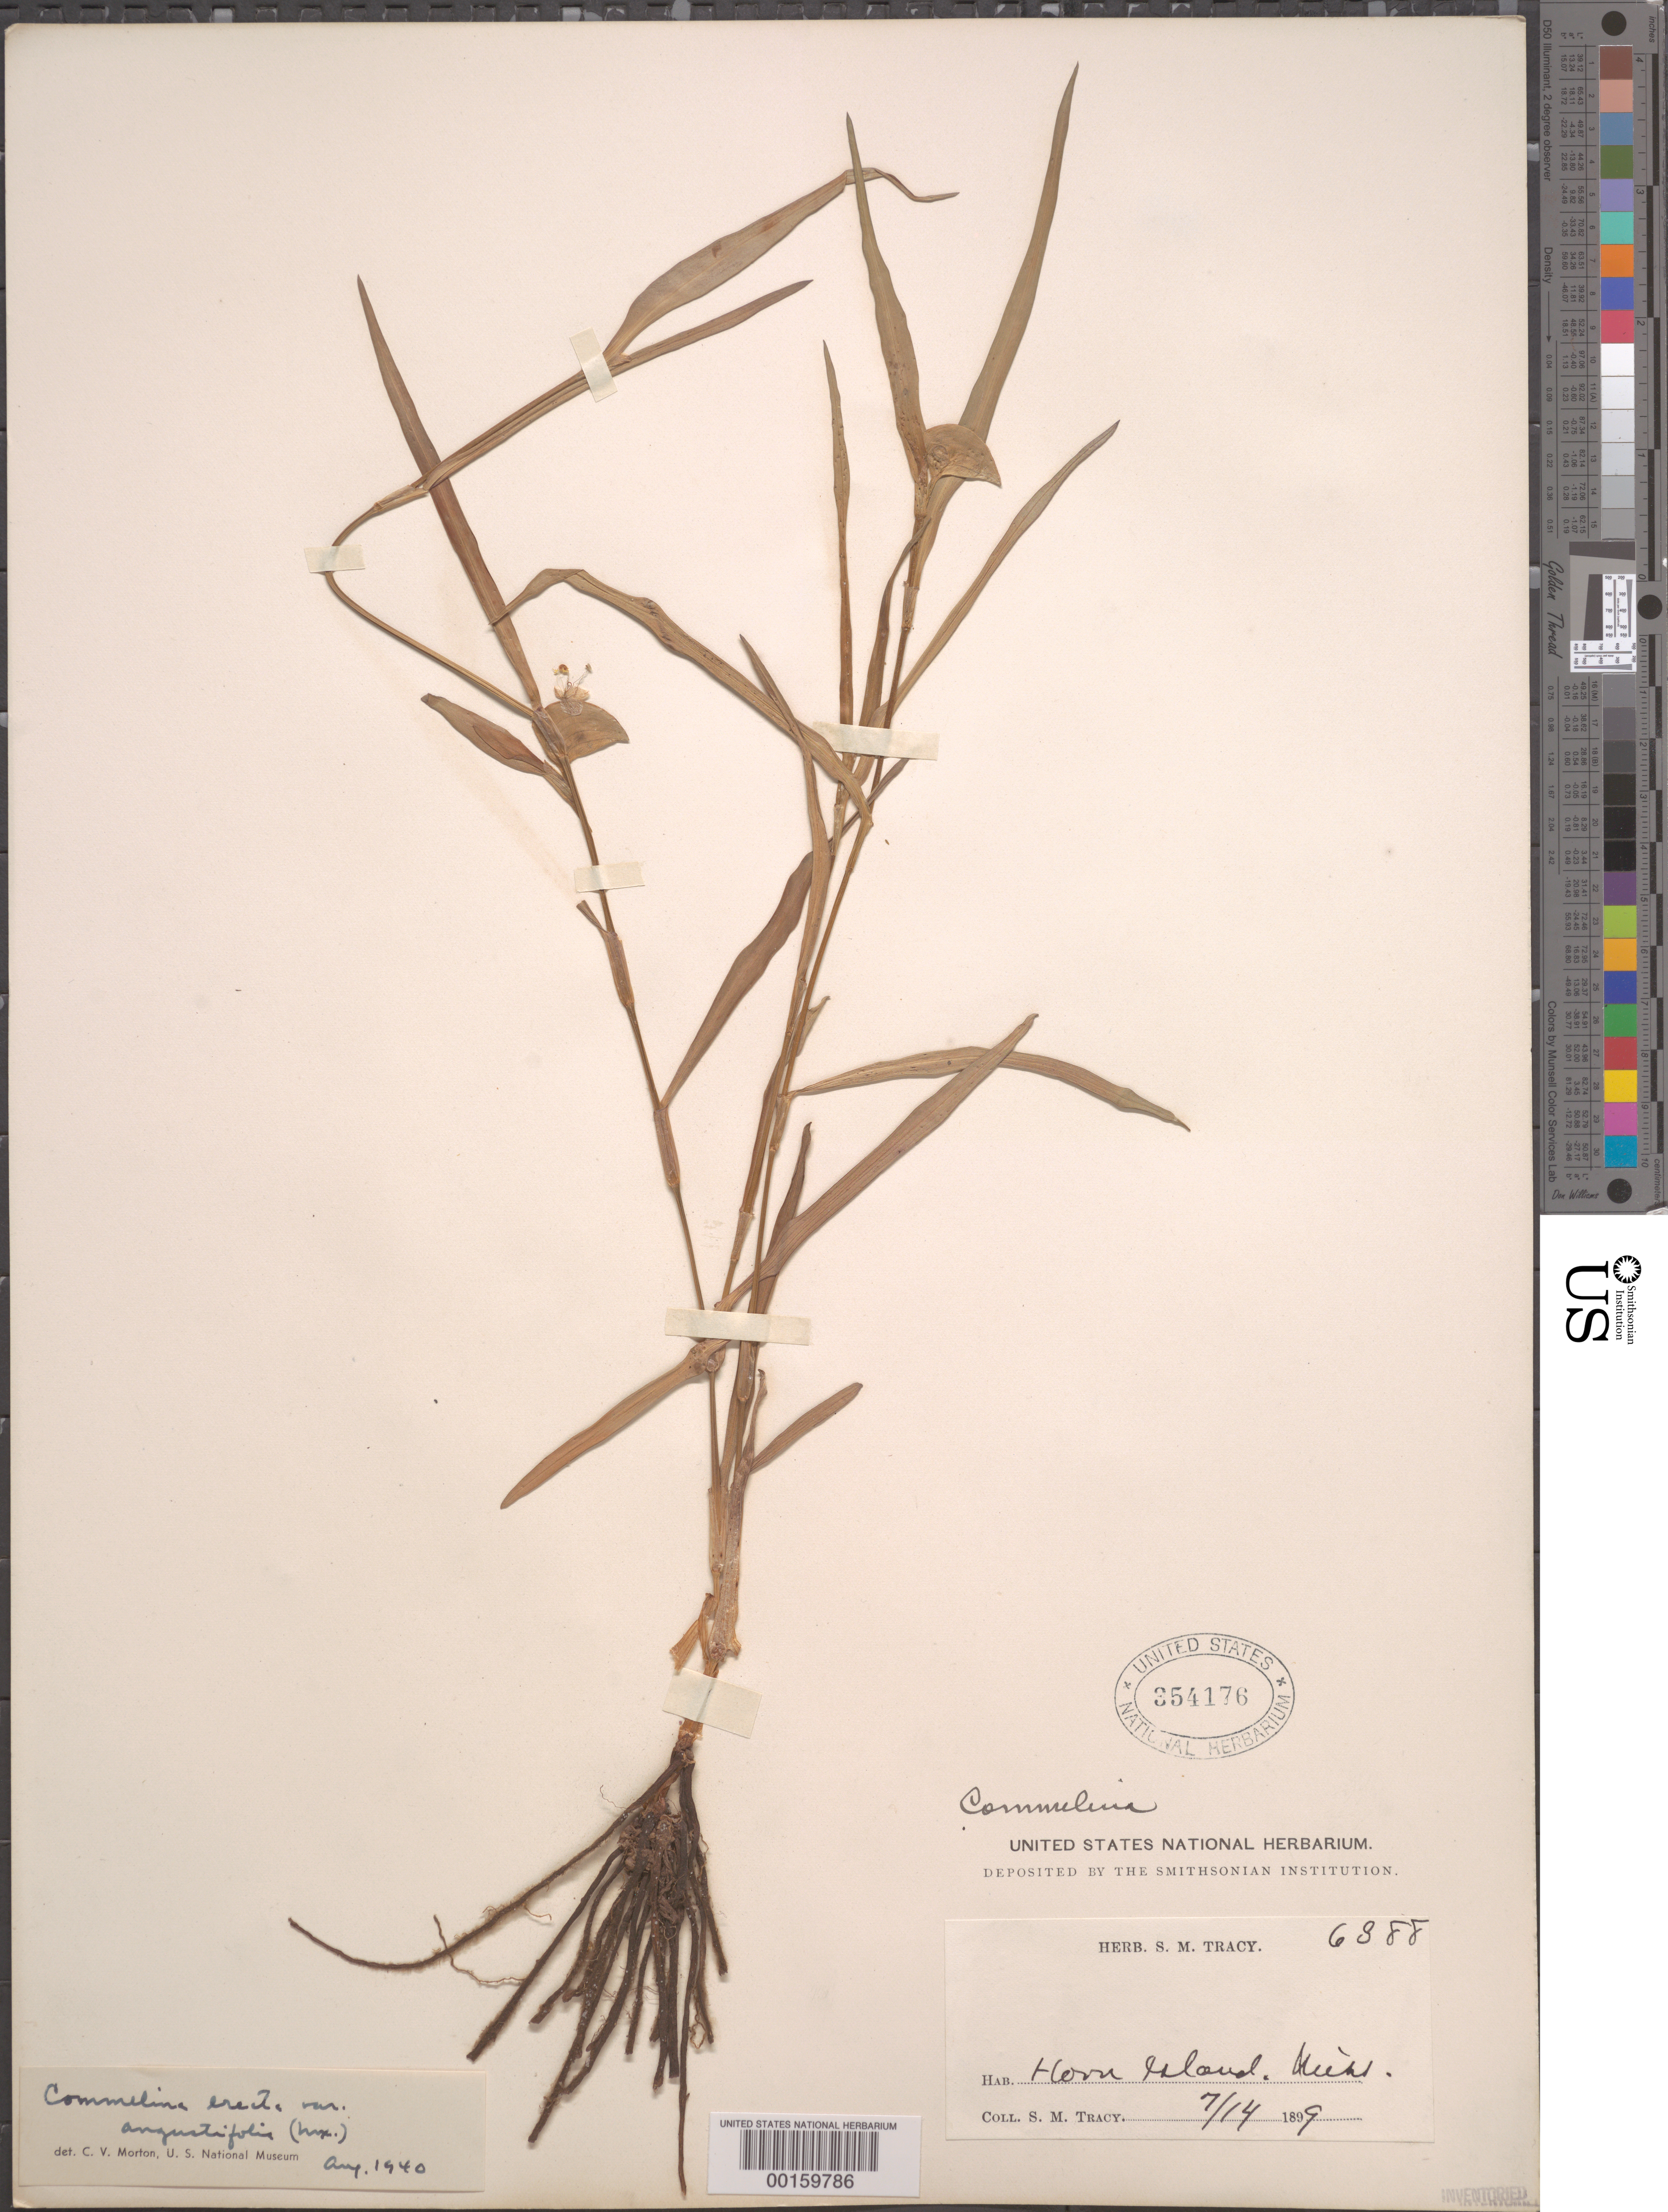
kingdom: Plantae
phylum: Tracheophyta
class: Liliopsida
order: Commelinales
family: Commelinaceae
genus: Commelina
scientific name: Commelina erecta var. angustifolia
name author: (Michx.) Fernald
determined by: Morton, C. V.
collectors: S. M. Tracy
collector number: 6388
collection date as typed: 14 Jul 1899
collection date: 1899-07-14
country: United States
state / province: Mississippi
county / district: Jackson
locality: Horn island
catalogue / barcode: US 354176